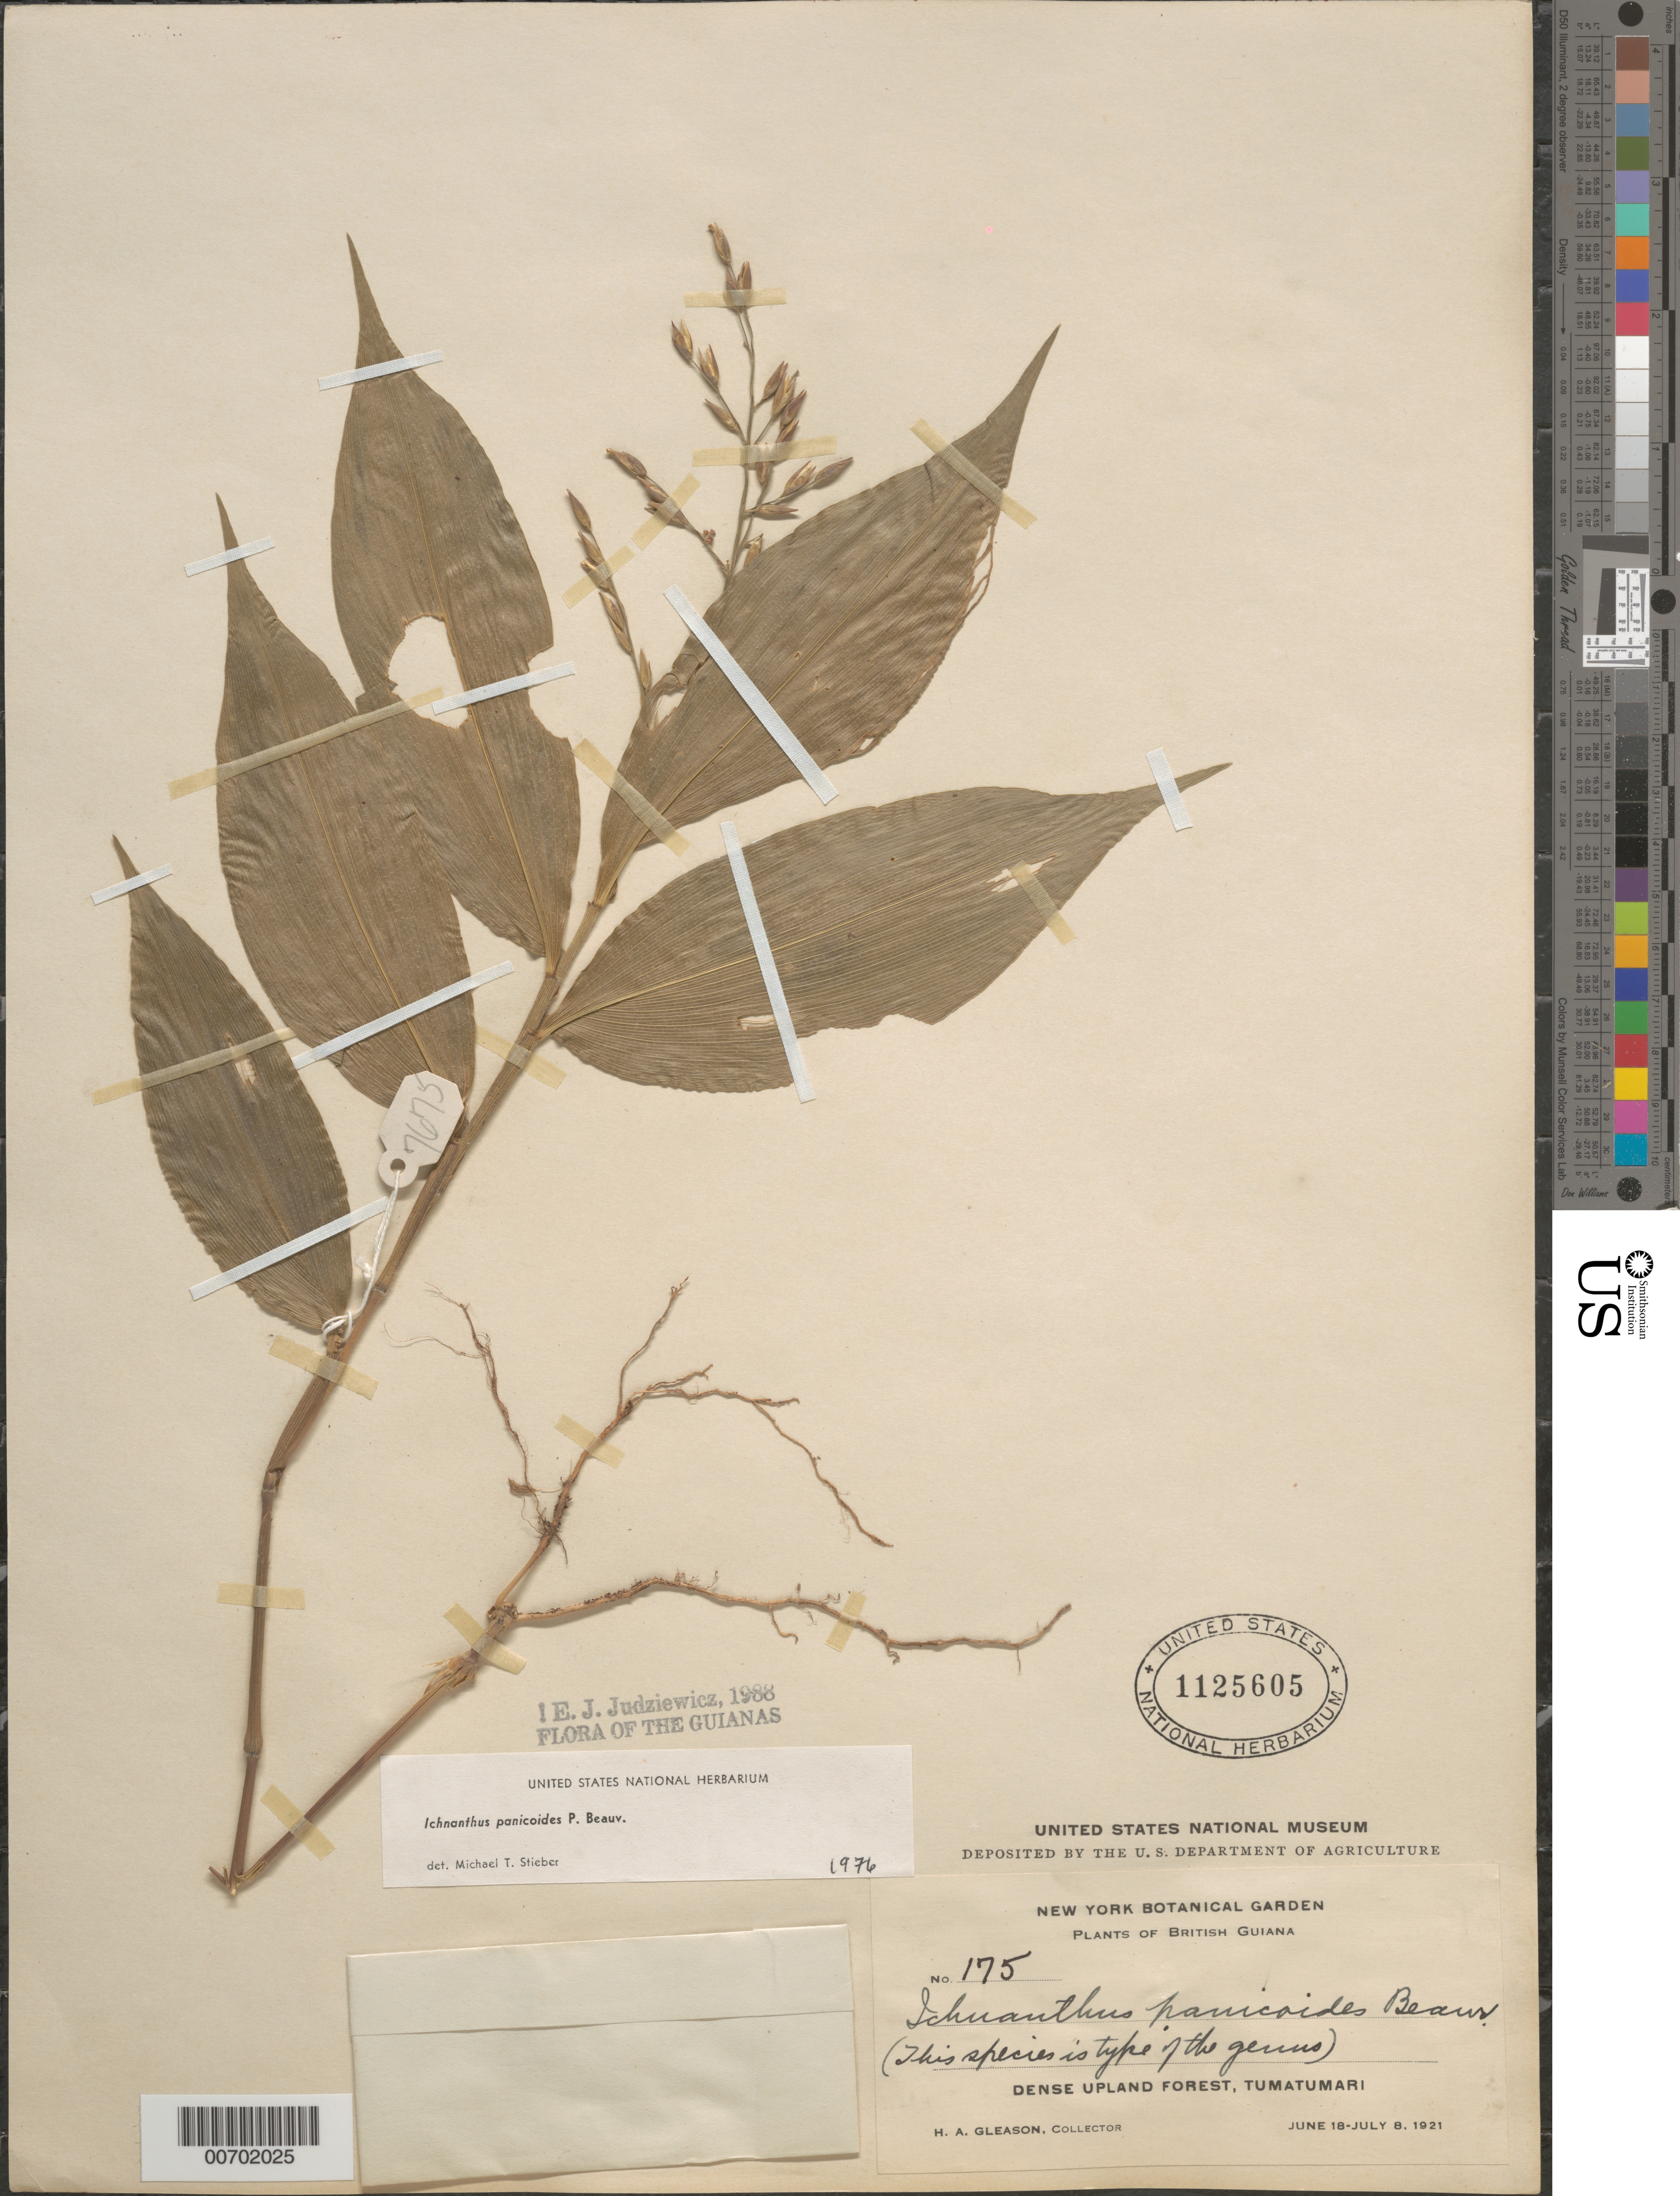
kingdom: Plantae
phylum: Tracheophyta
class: Liliopsida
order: Poales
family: Poaceae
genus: Ichnanthus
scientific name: Ichnanthus panicoides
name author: P. Beauv.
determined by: Stieber, M. T.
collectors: H. A. Gleason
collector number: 175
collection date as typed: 18-Jun-21 to 8-Jul-21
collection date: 1921-06-18/1921-07-08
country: Guyana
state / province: Potaro-Siparuni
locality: Tumatumari Village, Potaro R.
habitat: Dense upland forest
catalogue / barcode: US 1125605